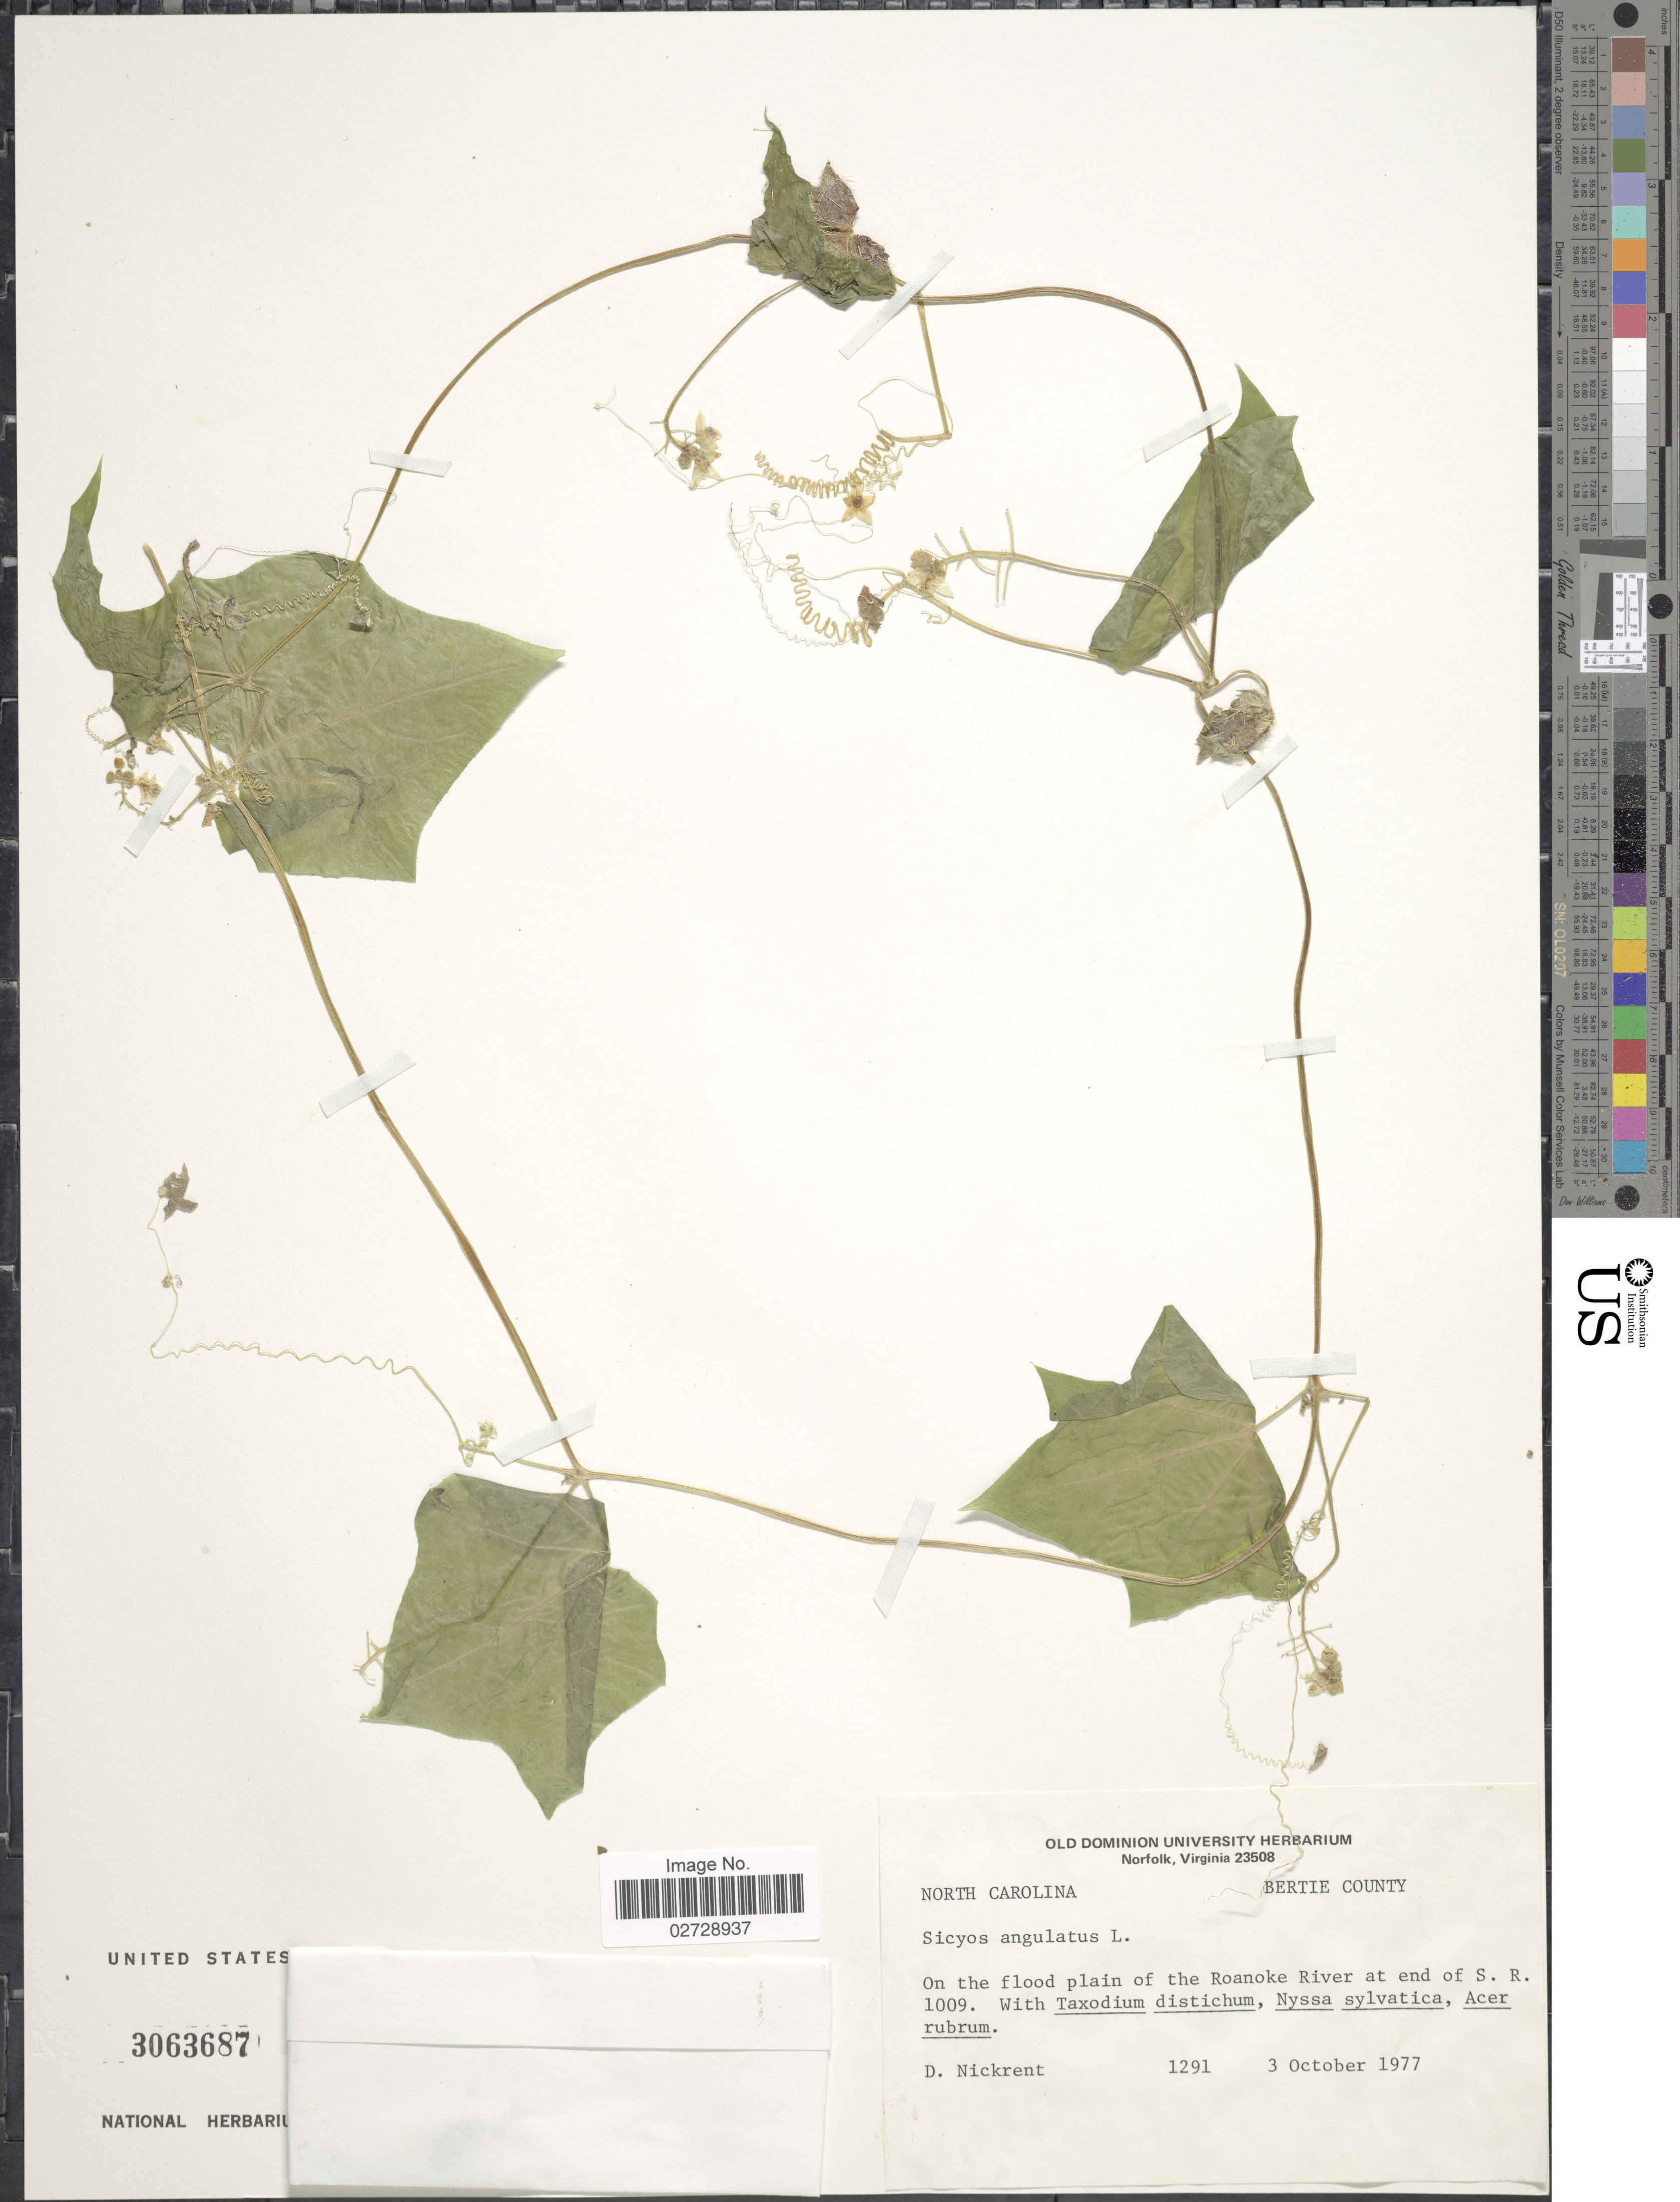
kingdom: Plantae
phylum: Tracheophyta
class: Magnoliopsida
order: Cucurbitales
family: Cucurbitaceae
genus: Sicyos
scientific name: Sicyos angulatus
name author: L.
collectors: D. Nickrent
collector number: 1291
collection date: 1977-10-03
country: United States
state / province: North Carolina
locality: Bertie County, On the flod plain of the Roanoke River at end of S.R. 1009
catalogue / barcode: US 3063687